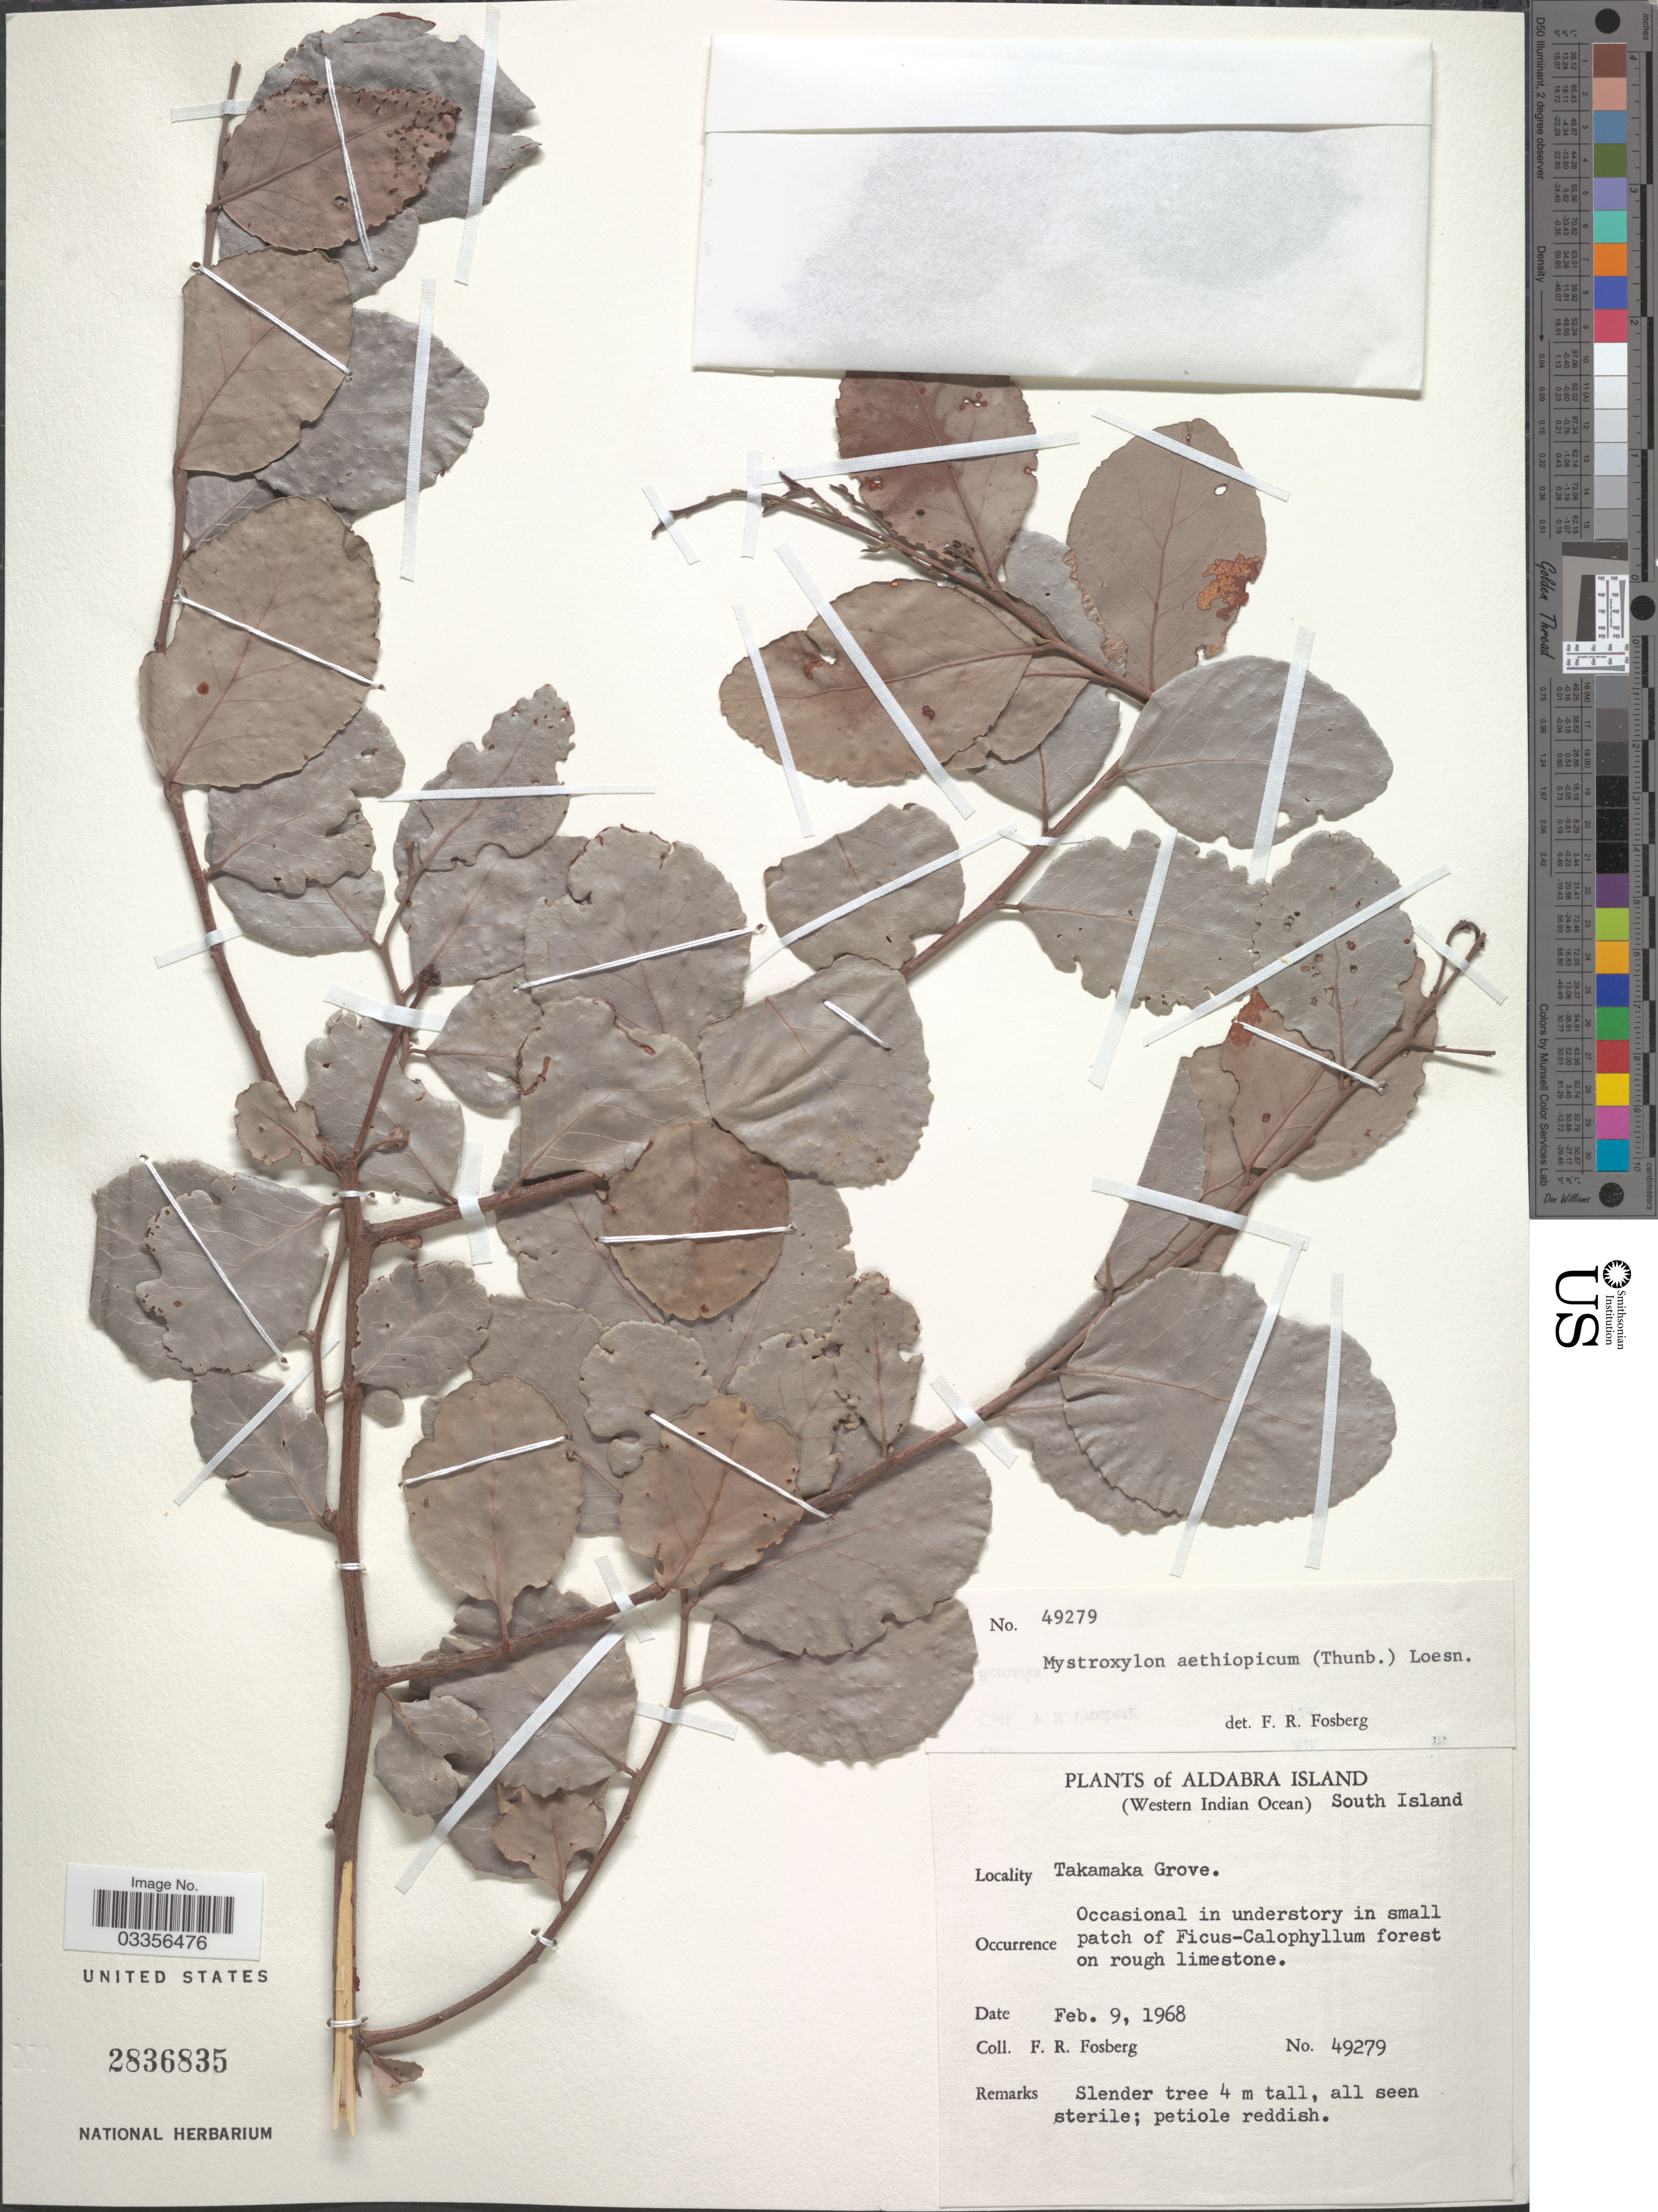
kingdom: Plantae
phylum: Tracheophyta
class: Magnoliopsida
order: Celastrales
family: Celastraceae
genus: Mystroxylon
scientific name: Mystroxylon aethiopicum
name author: (Thunb.) Loes.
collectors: F. R. Fosberg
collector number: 49279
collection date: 1968-02-09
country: Seychelles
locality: Aldabra Island (Western Indian Ocean) South Island, Takamaka Grove.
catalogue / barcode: US 2836835